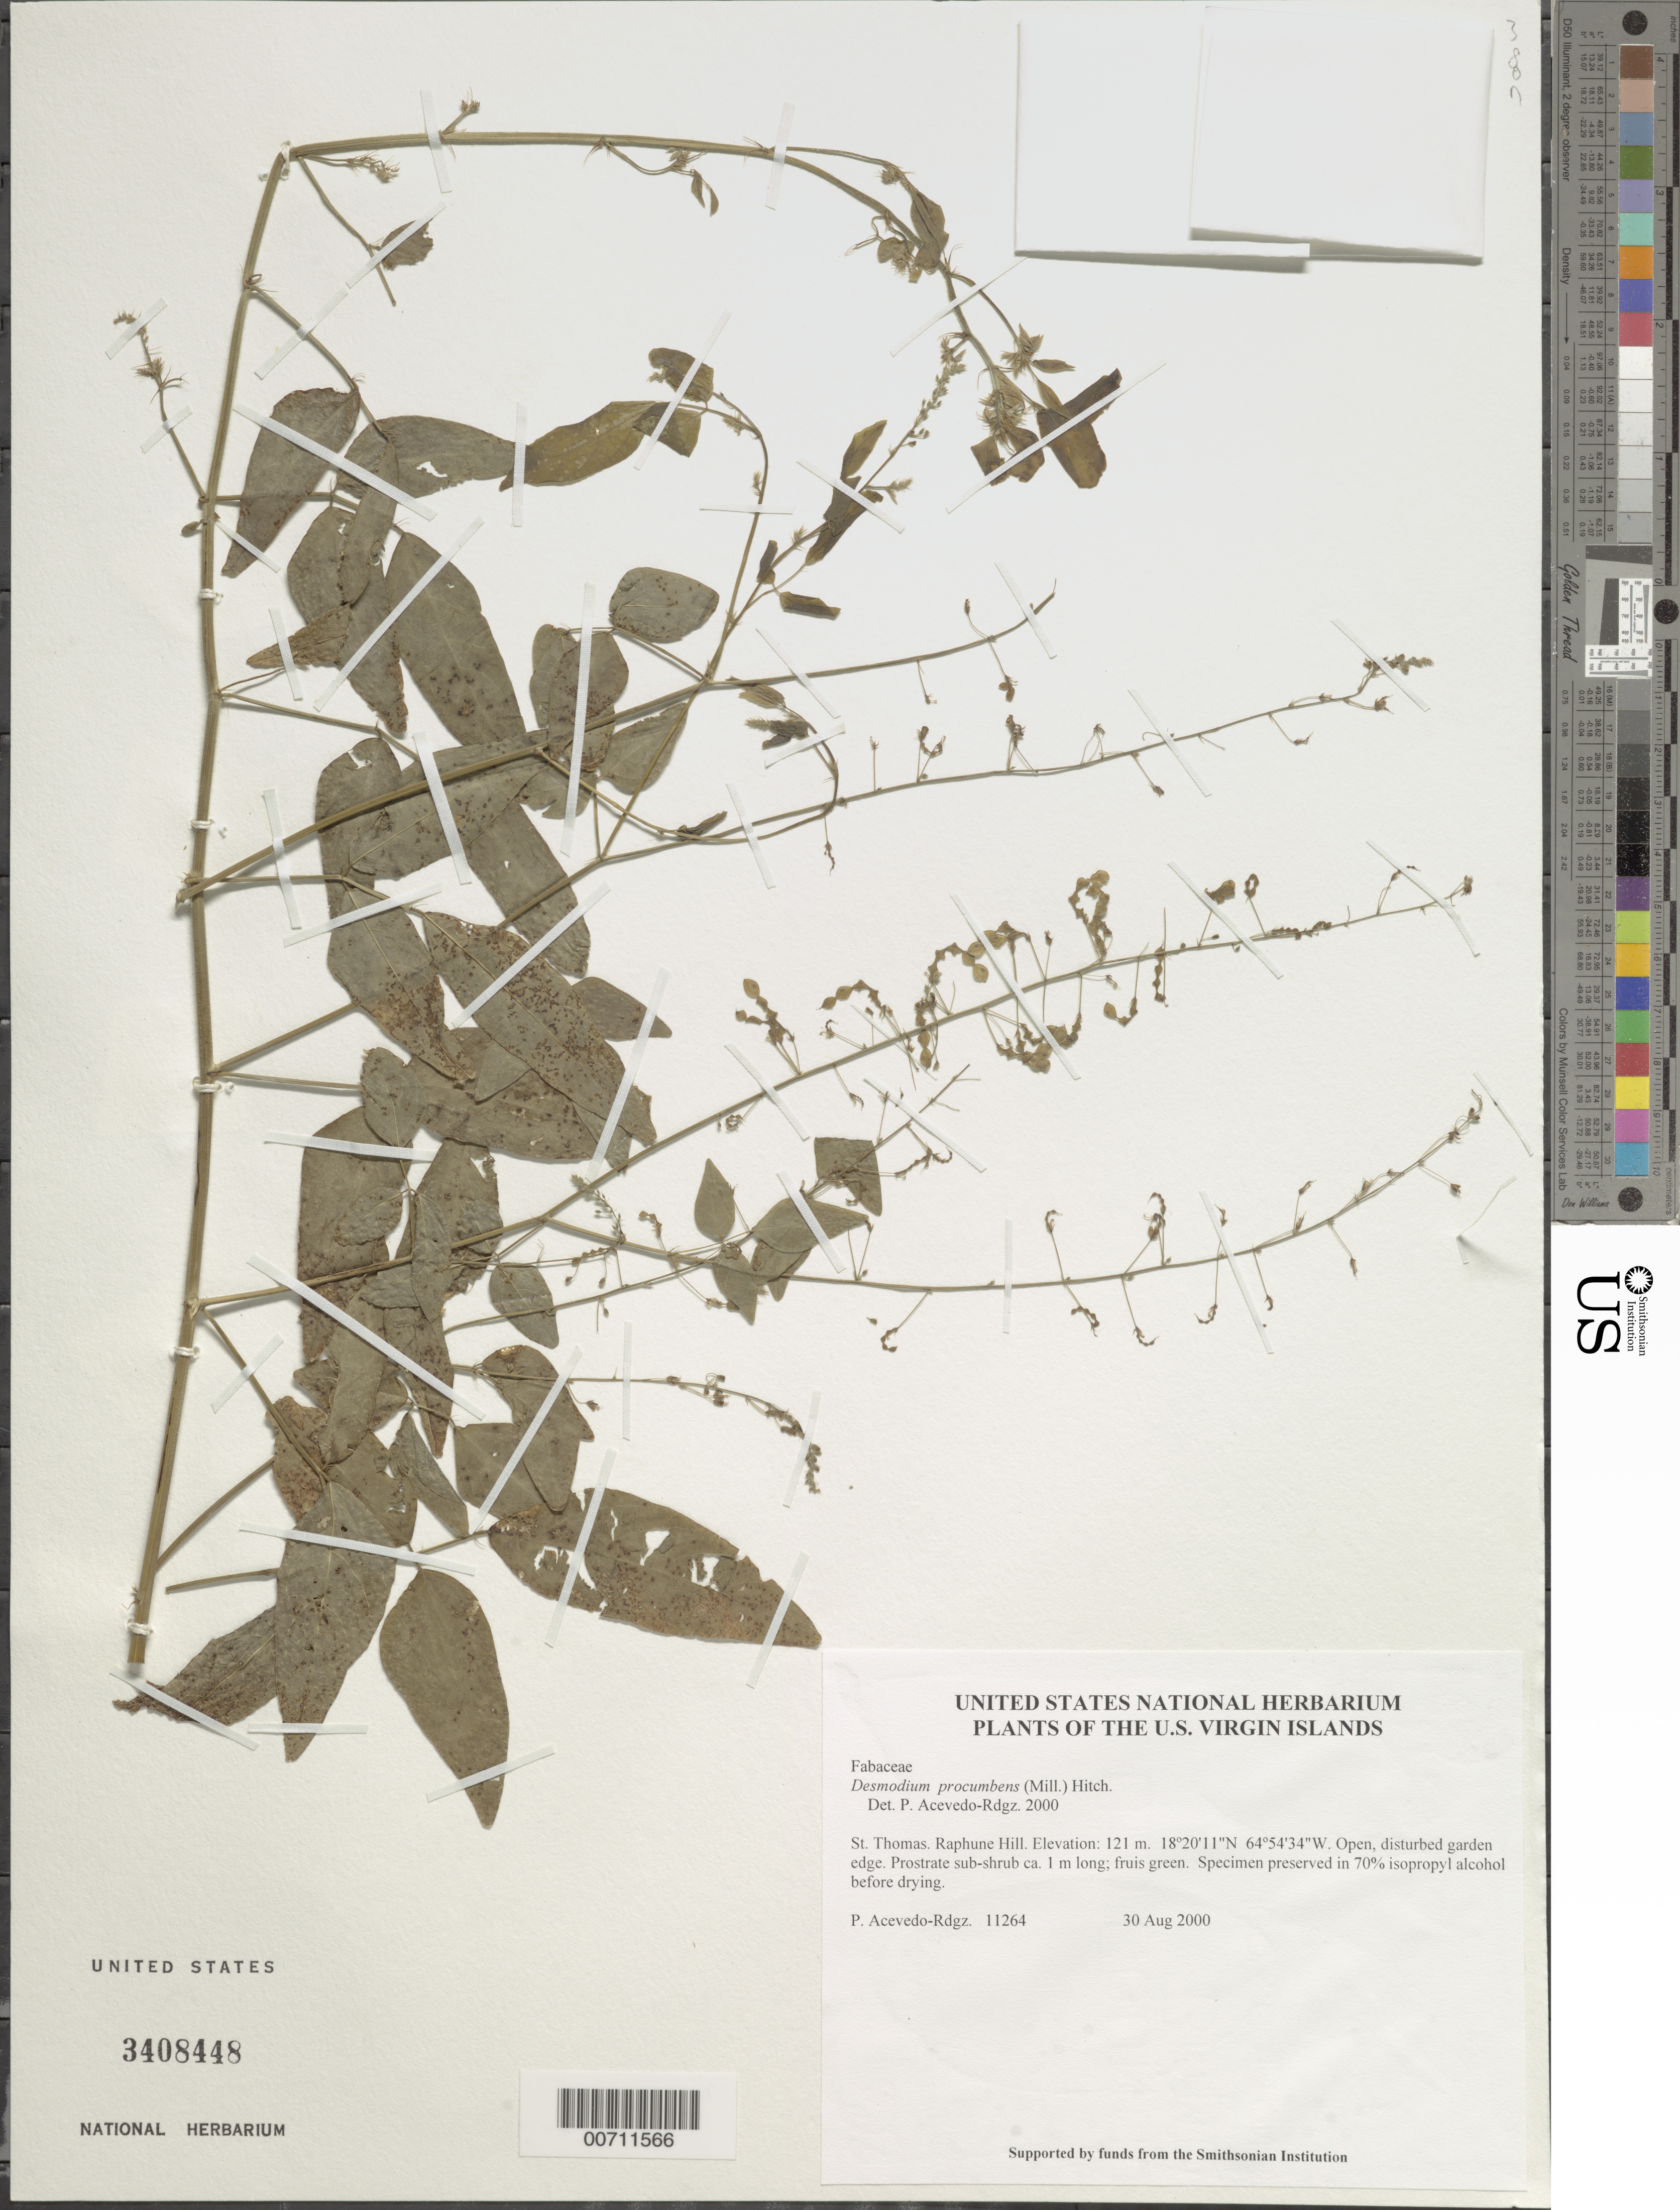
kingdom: Plantae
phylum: Tracheophyta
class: Magnoliopsida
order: Fabales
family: Fabaceae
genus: Desmodium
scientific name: Desmodium procumbens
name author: (Mill.) Hitchc.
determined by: Acevedo-Rodríguez, P., (BOT), Smithsonian Institution - National Museum of Natural History (UNITED STATES)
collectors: P. Acevedo-Rodr.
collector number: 11264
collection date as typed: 30 Aug 2000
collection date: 2000-08-30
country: U.S. Virgin Islands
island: St. Thomas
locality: Raphune Hill.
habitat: Open, disturbed garden edge.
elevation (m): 121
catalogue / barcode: US 3408448